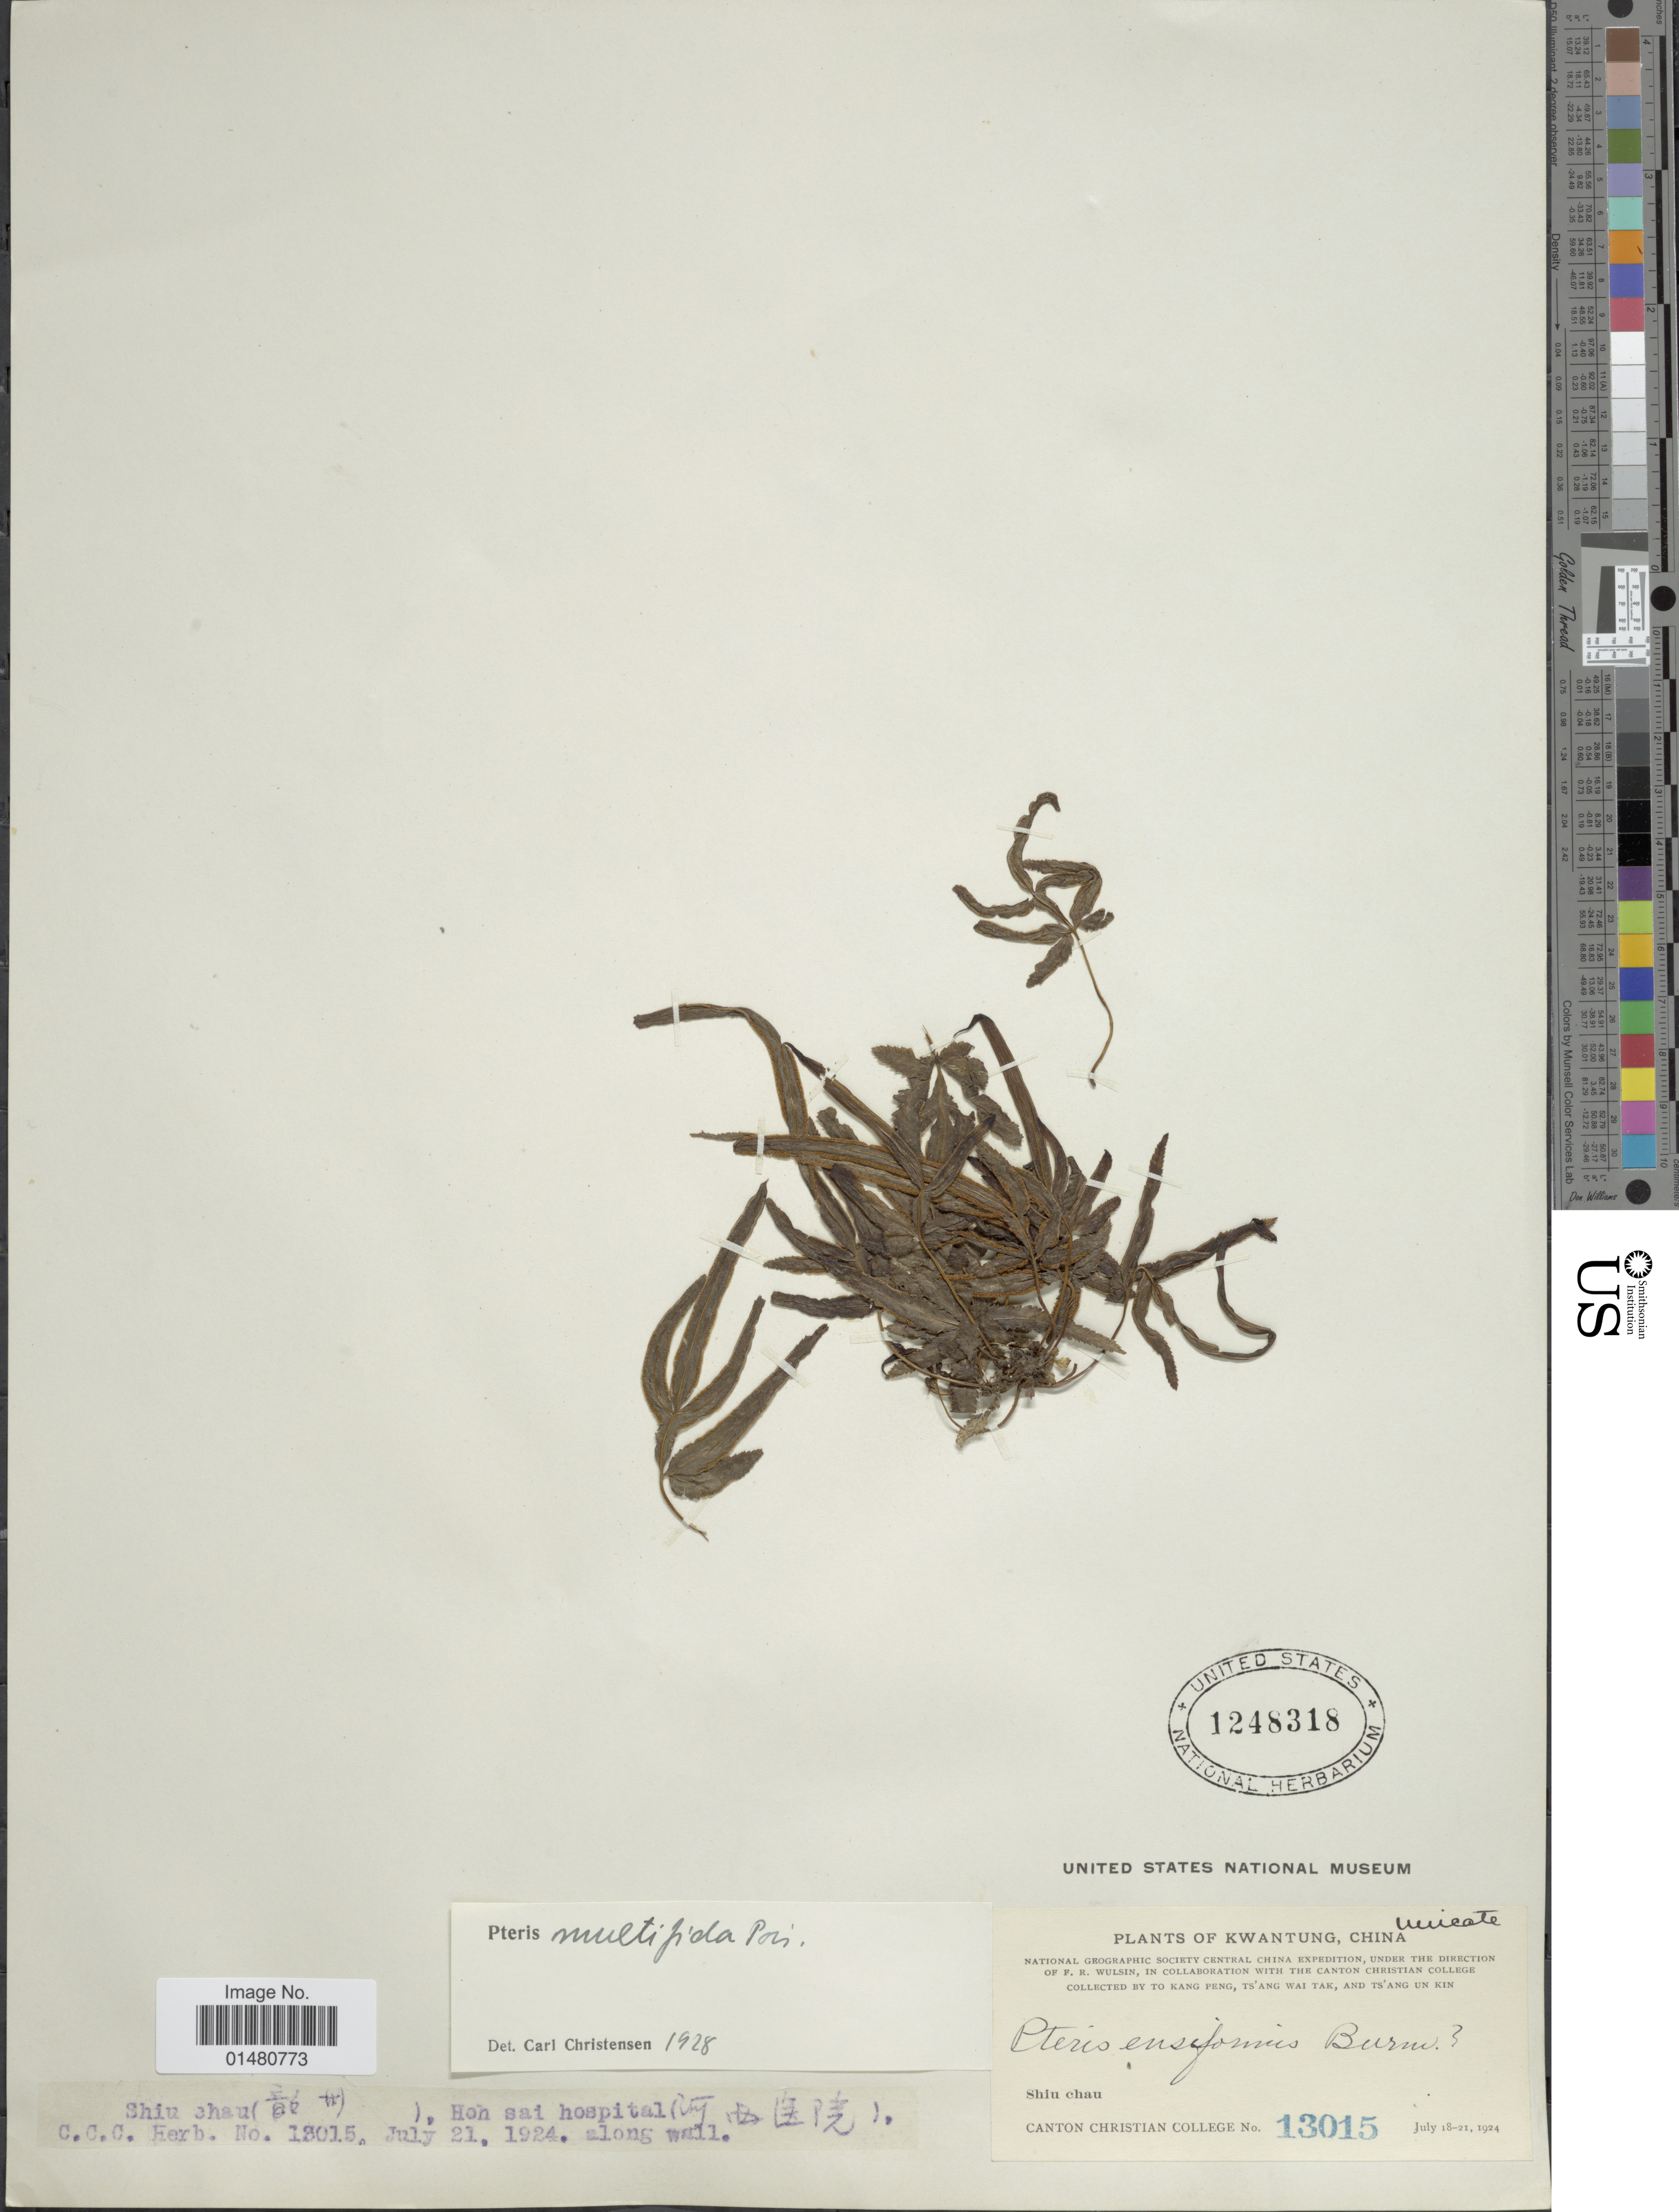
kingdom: Plantae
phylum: Tracheophyta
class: Polypodiopsida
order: Polypodiales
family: Pteridaceae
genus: Pteris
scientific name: Pteris multifida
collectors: Canton Christian College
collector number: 13015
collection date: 1924-07-18/1924-07-21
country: China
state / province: Guangdong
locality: Kwangtung, Shiu chau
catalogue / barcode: US 1248318